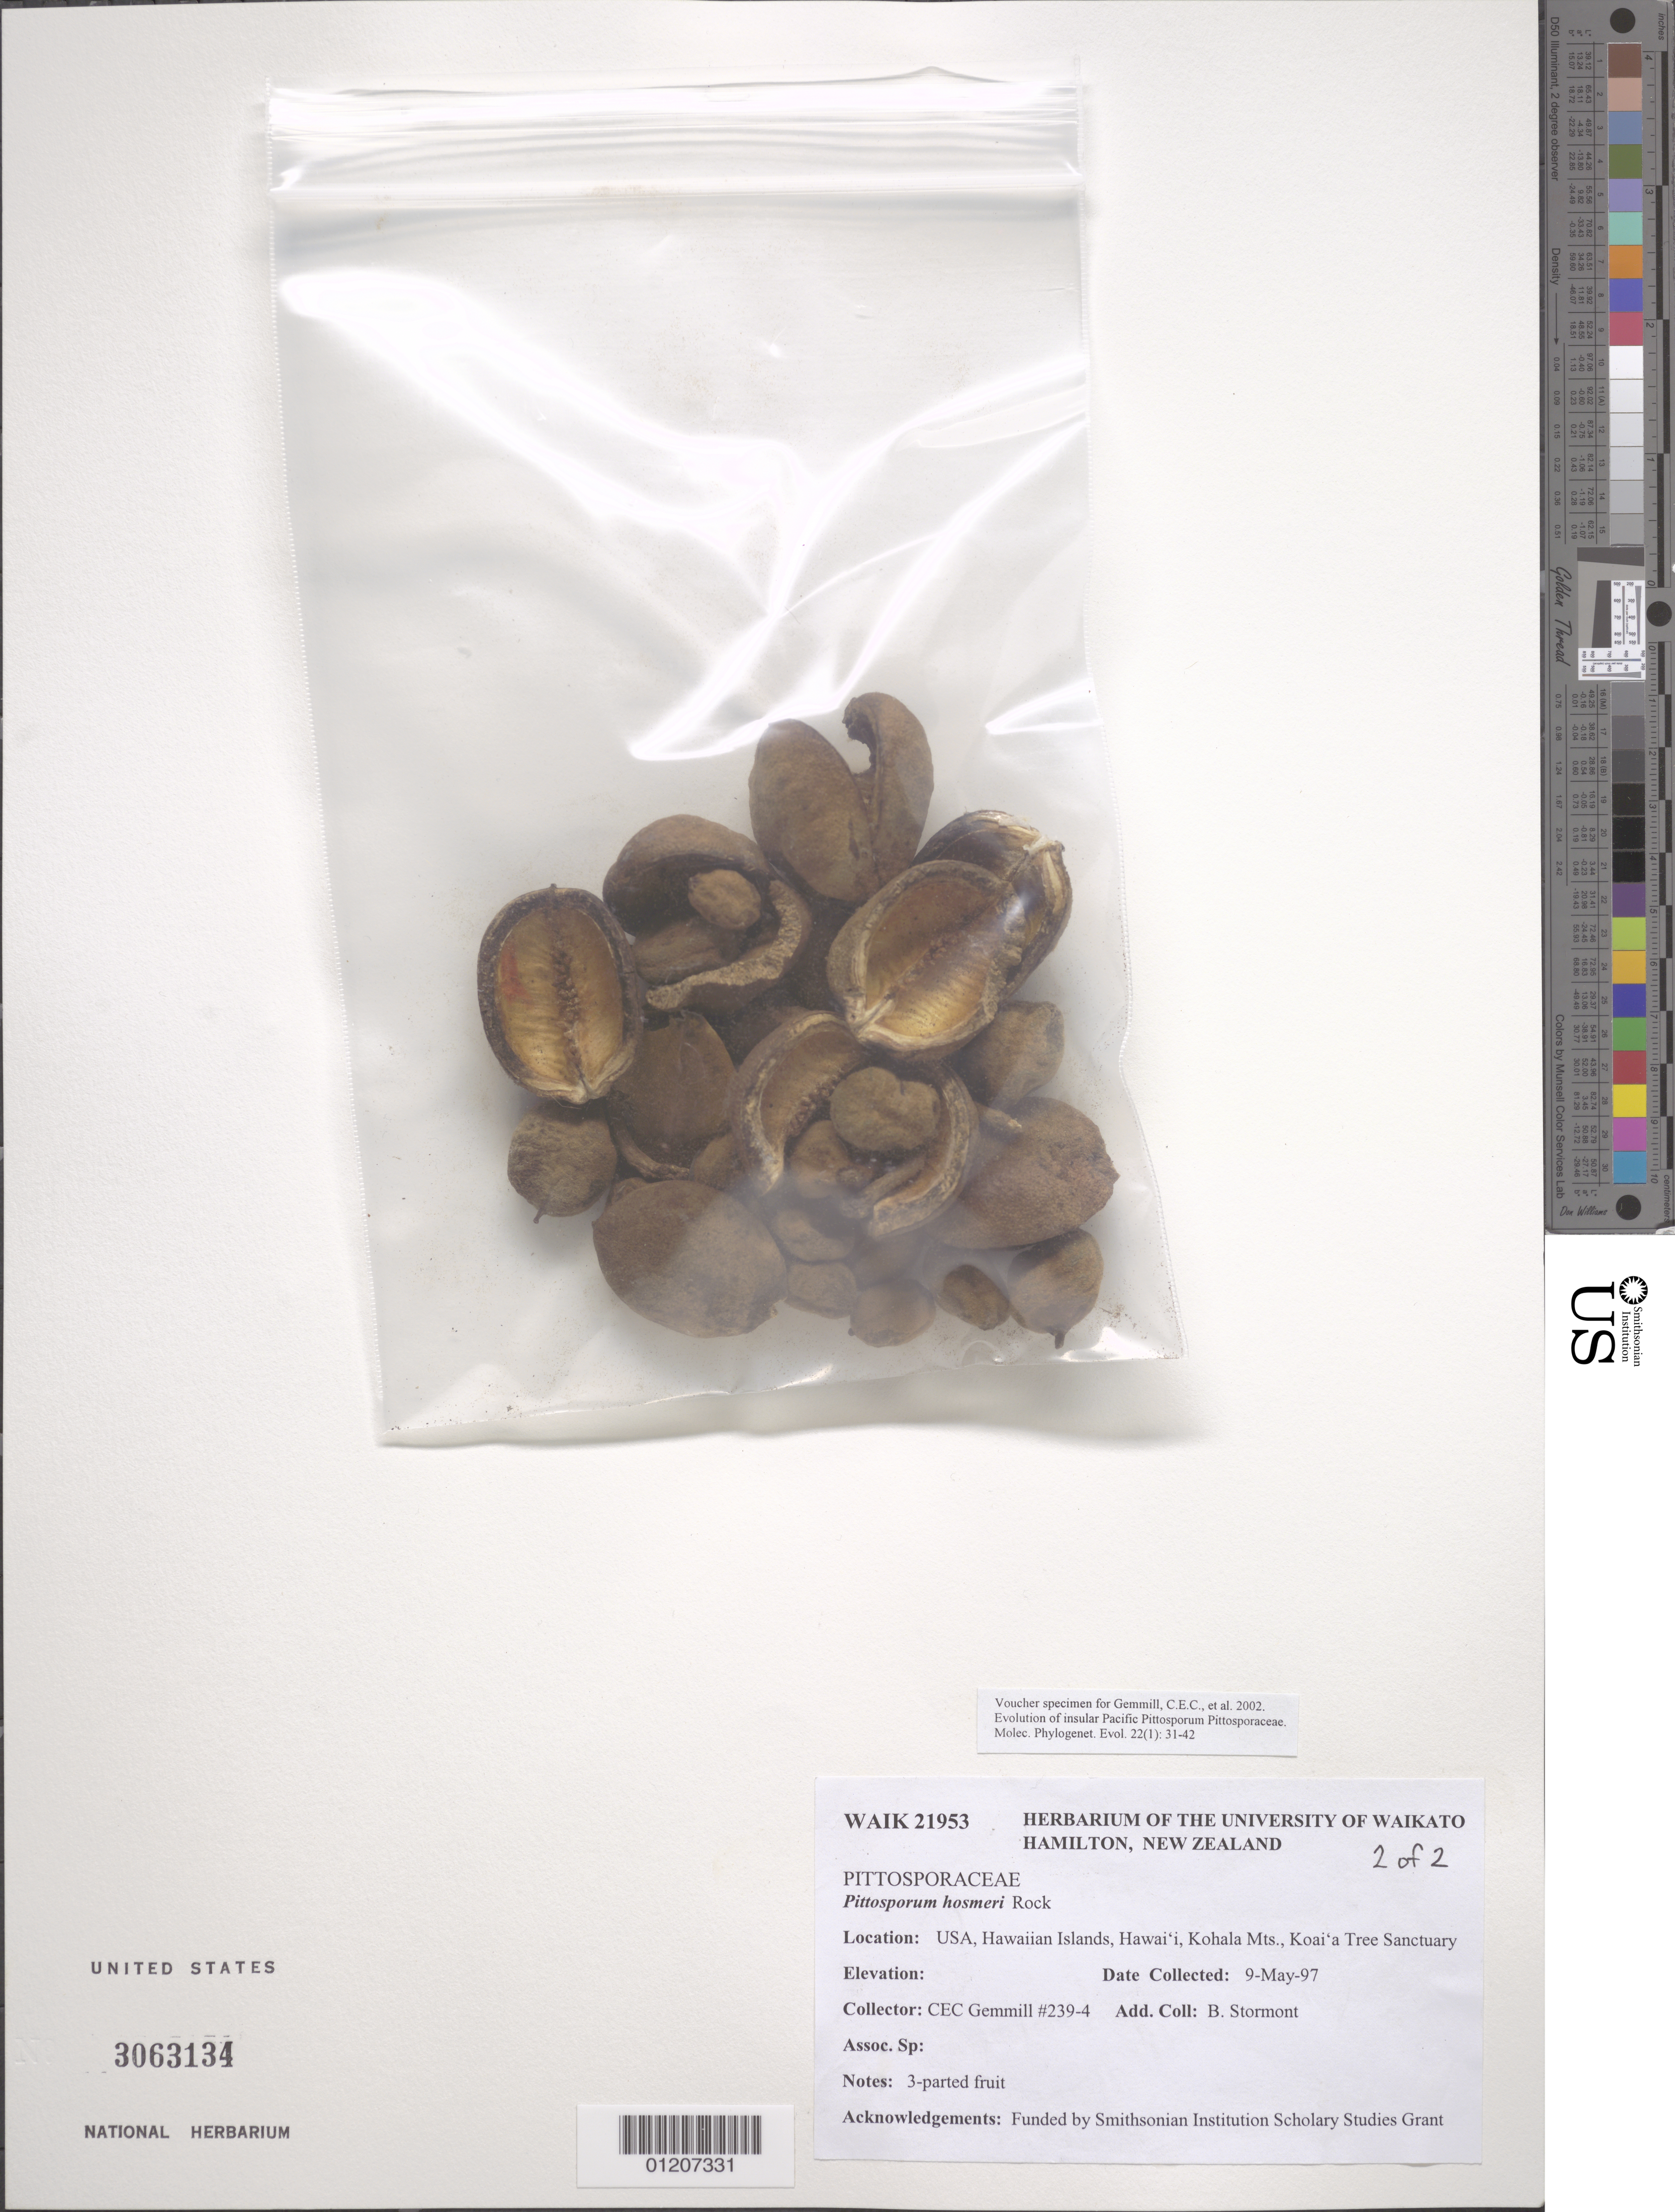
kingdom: Plantae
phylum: Tracheophyta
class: Magnoliopsida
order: Apiales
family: Pittosporaceae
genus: Pittosporum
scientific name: Pittosporum hosmeri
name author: Rock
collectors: C. Gemmill & B. Stormont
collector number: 239-4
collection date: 1997-05-09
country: United States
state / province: Hawaii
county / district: Hawaii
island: Hawaii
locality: Kohala Mts., Koai'a Tree Sanctuary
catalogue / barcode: US 3063134